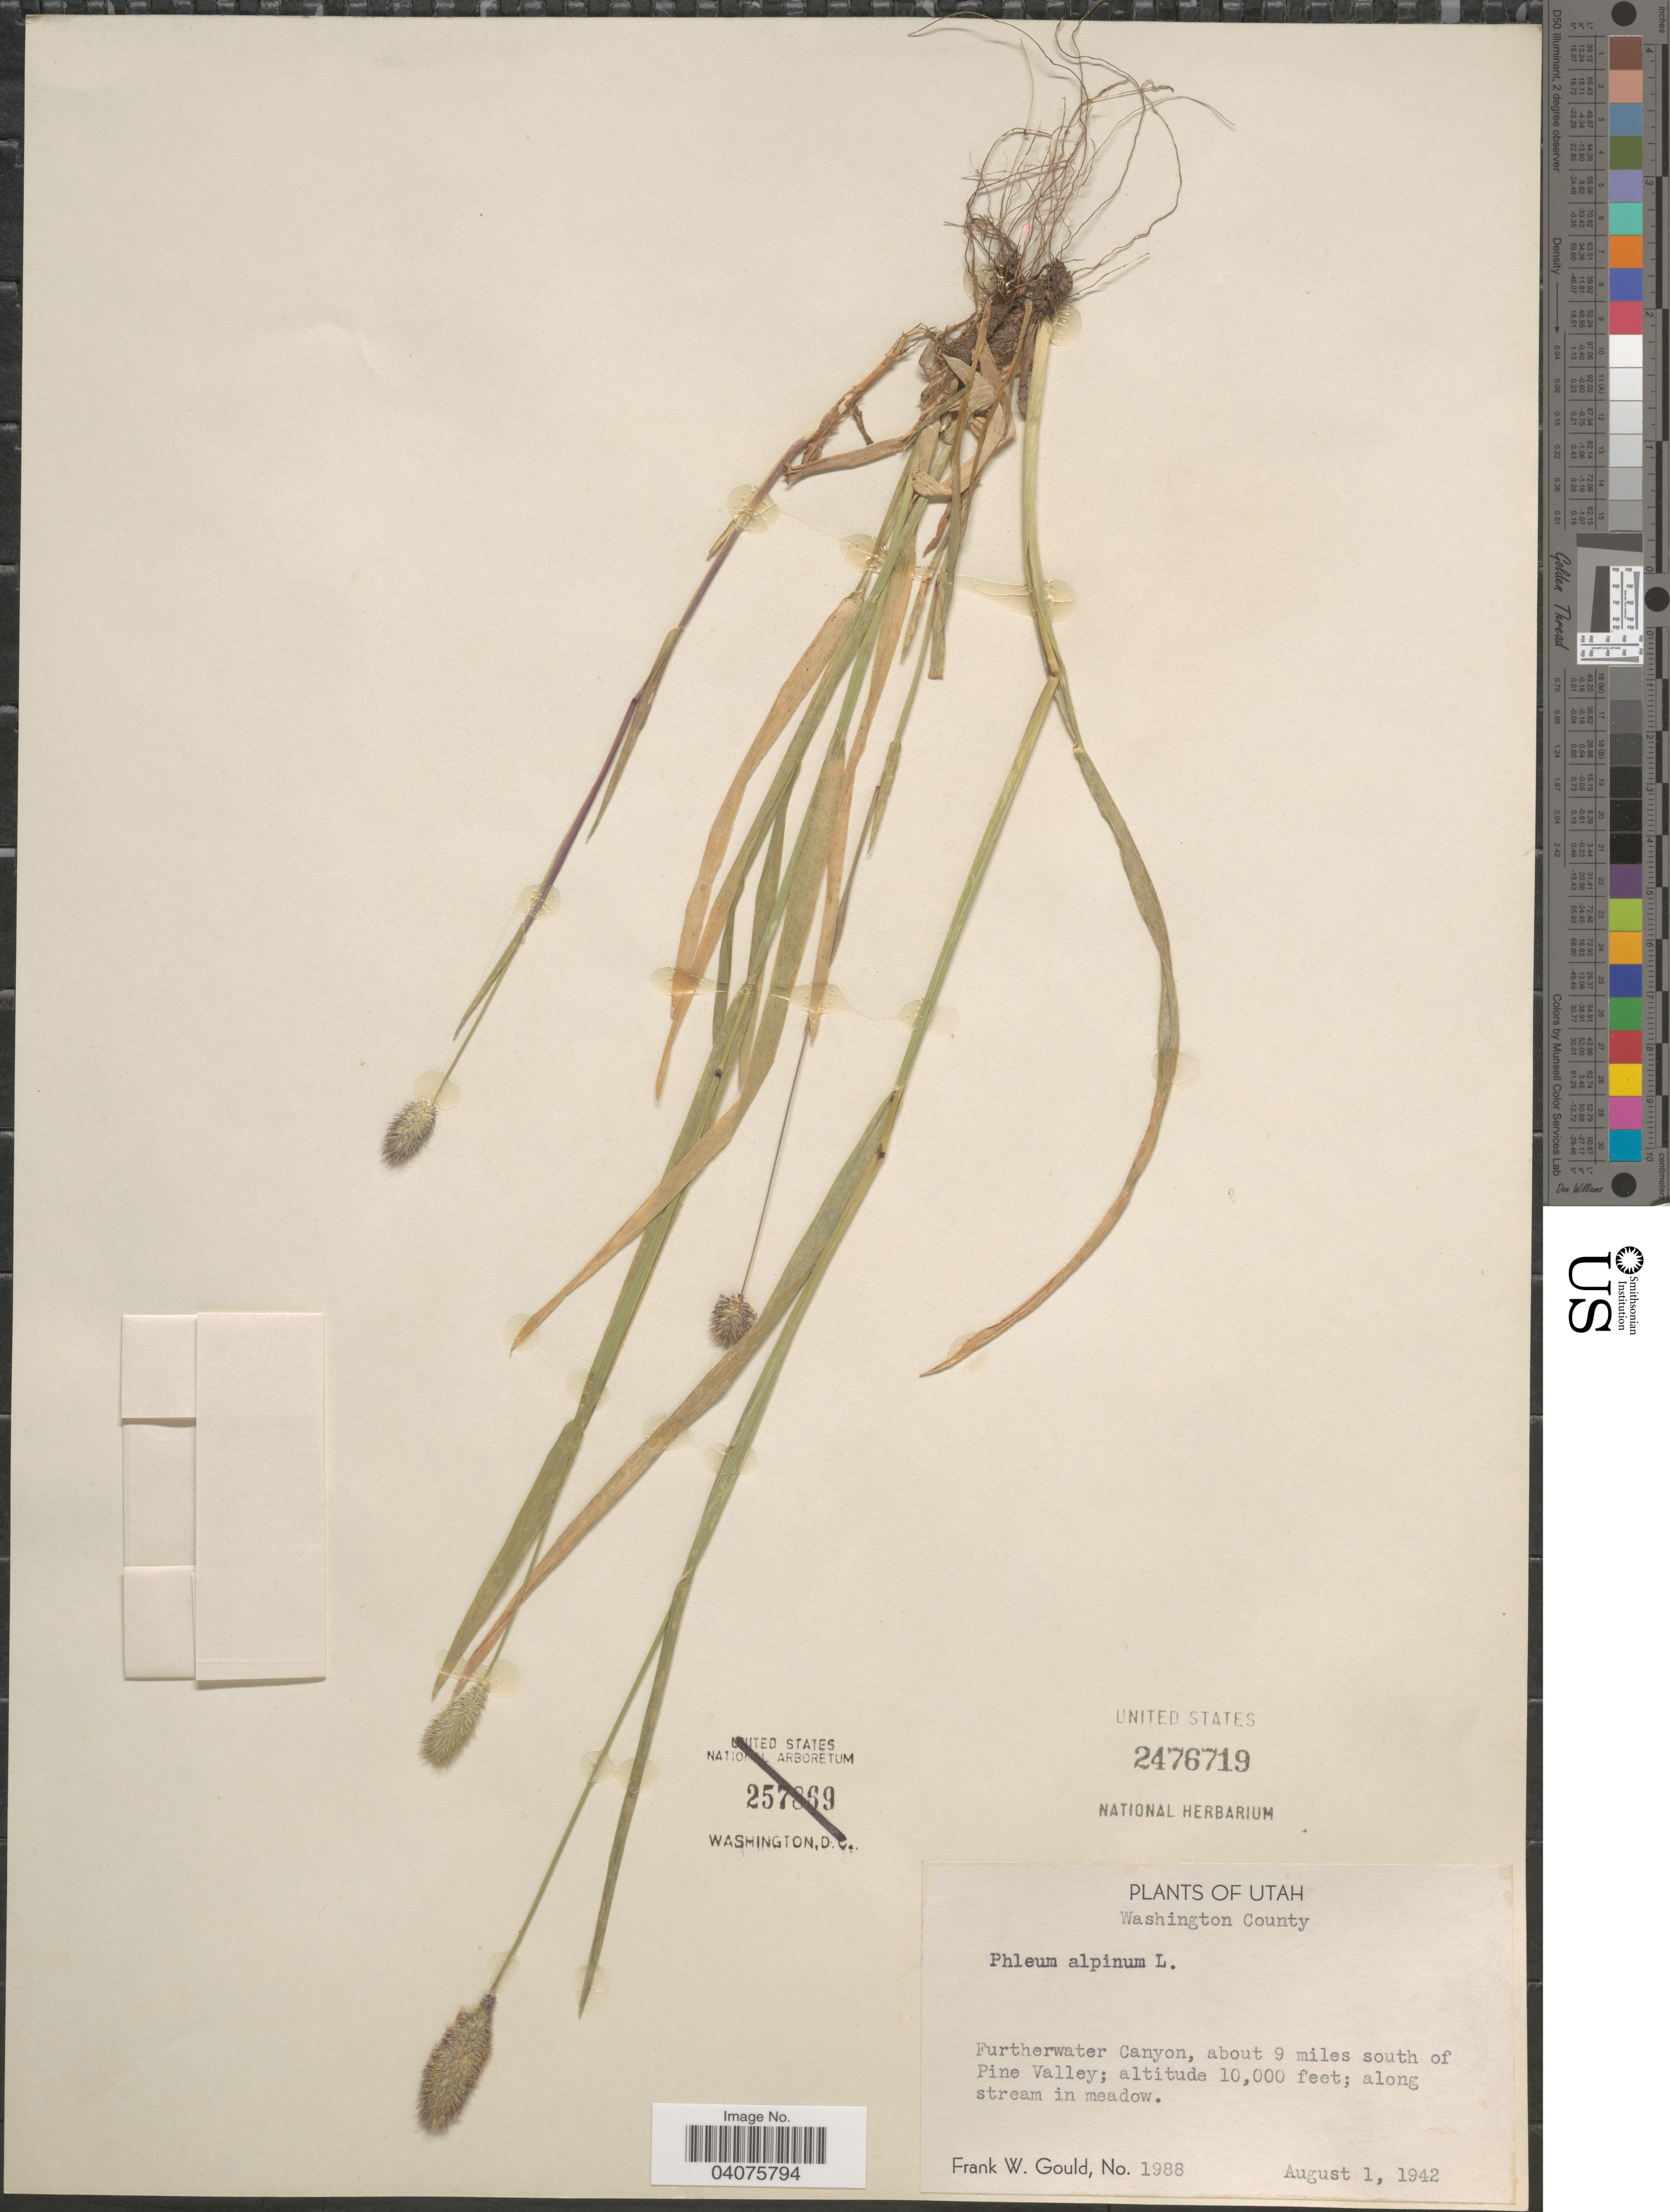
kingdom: Plantae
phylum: Tracheophyta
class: Liliopsida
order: Poales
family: Poaceae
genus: Phleum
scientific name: Phleum alpinum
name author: L.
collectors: F. W. Gould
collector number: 1988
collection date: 1942-08-01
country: United States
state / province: Utah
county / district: Washington County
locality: Furtherwater Canyon, about 9 miles south of Pine Valley; along stream in meadow.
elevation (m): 3048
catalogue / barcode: US 2476719